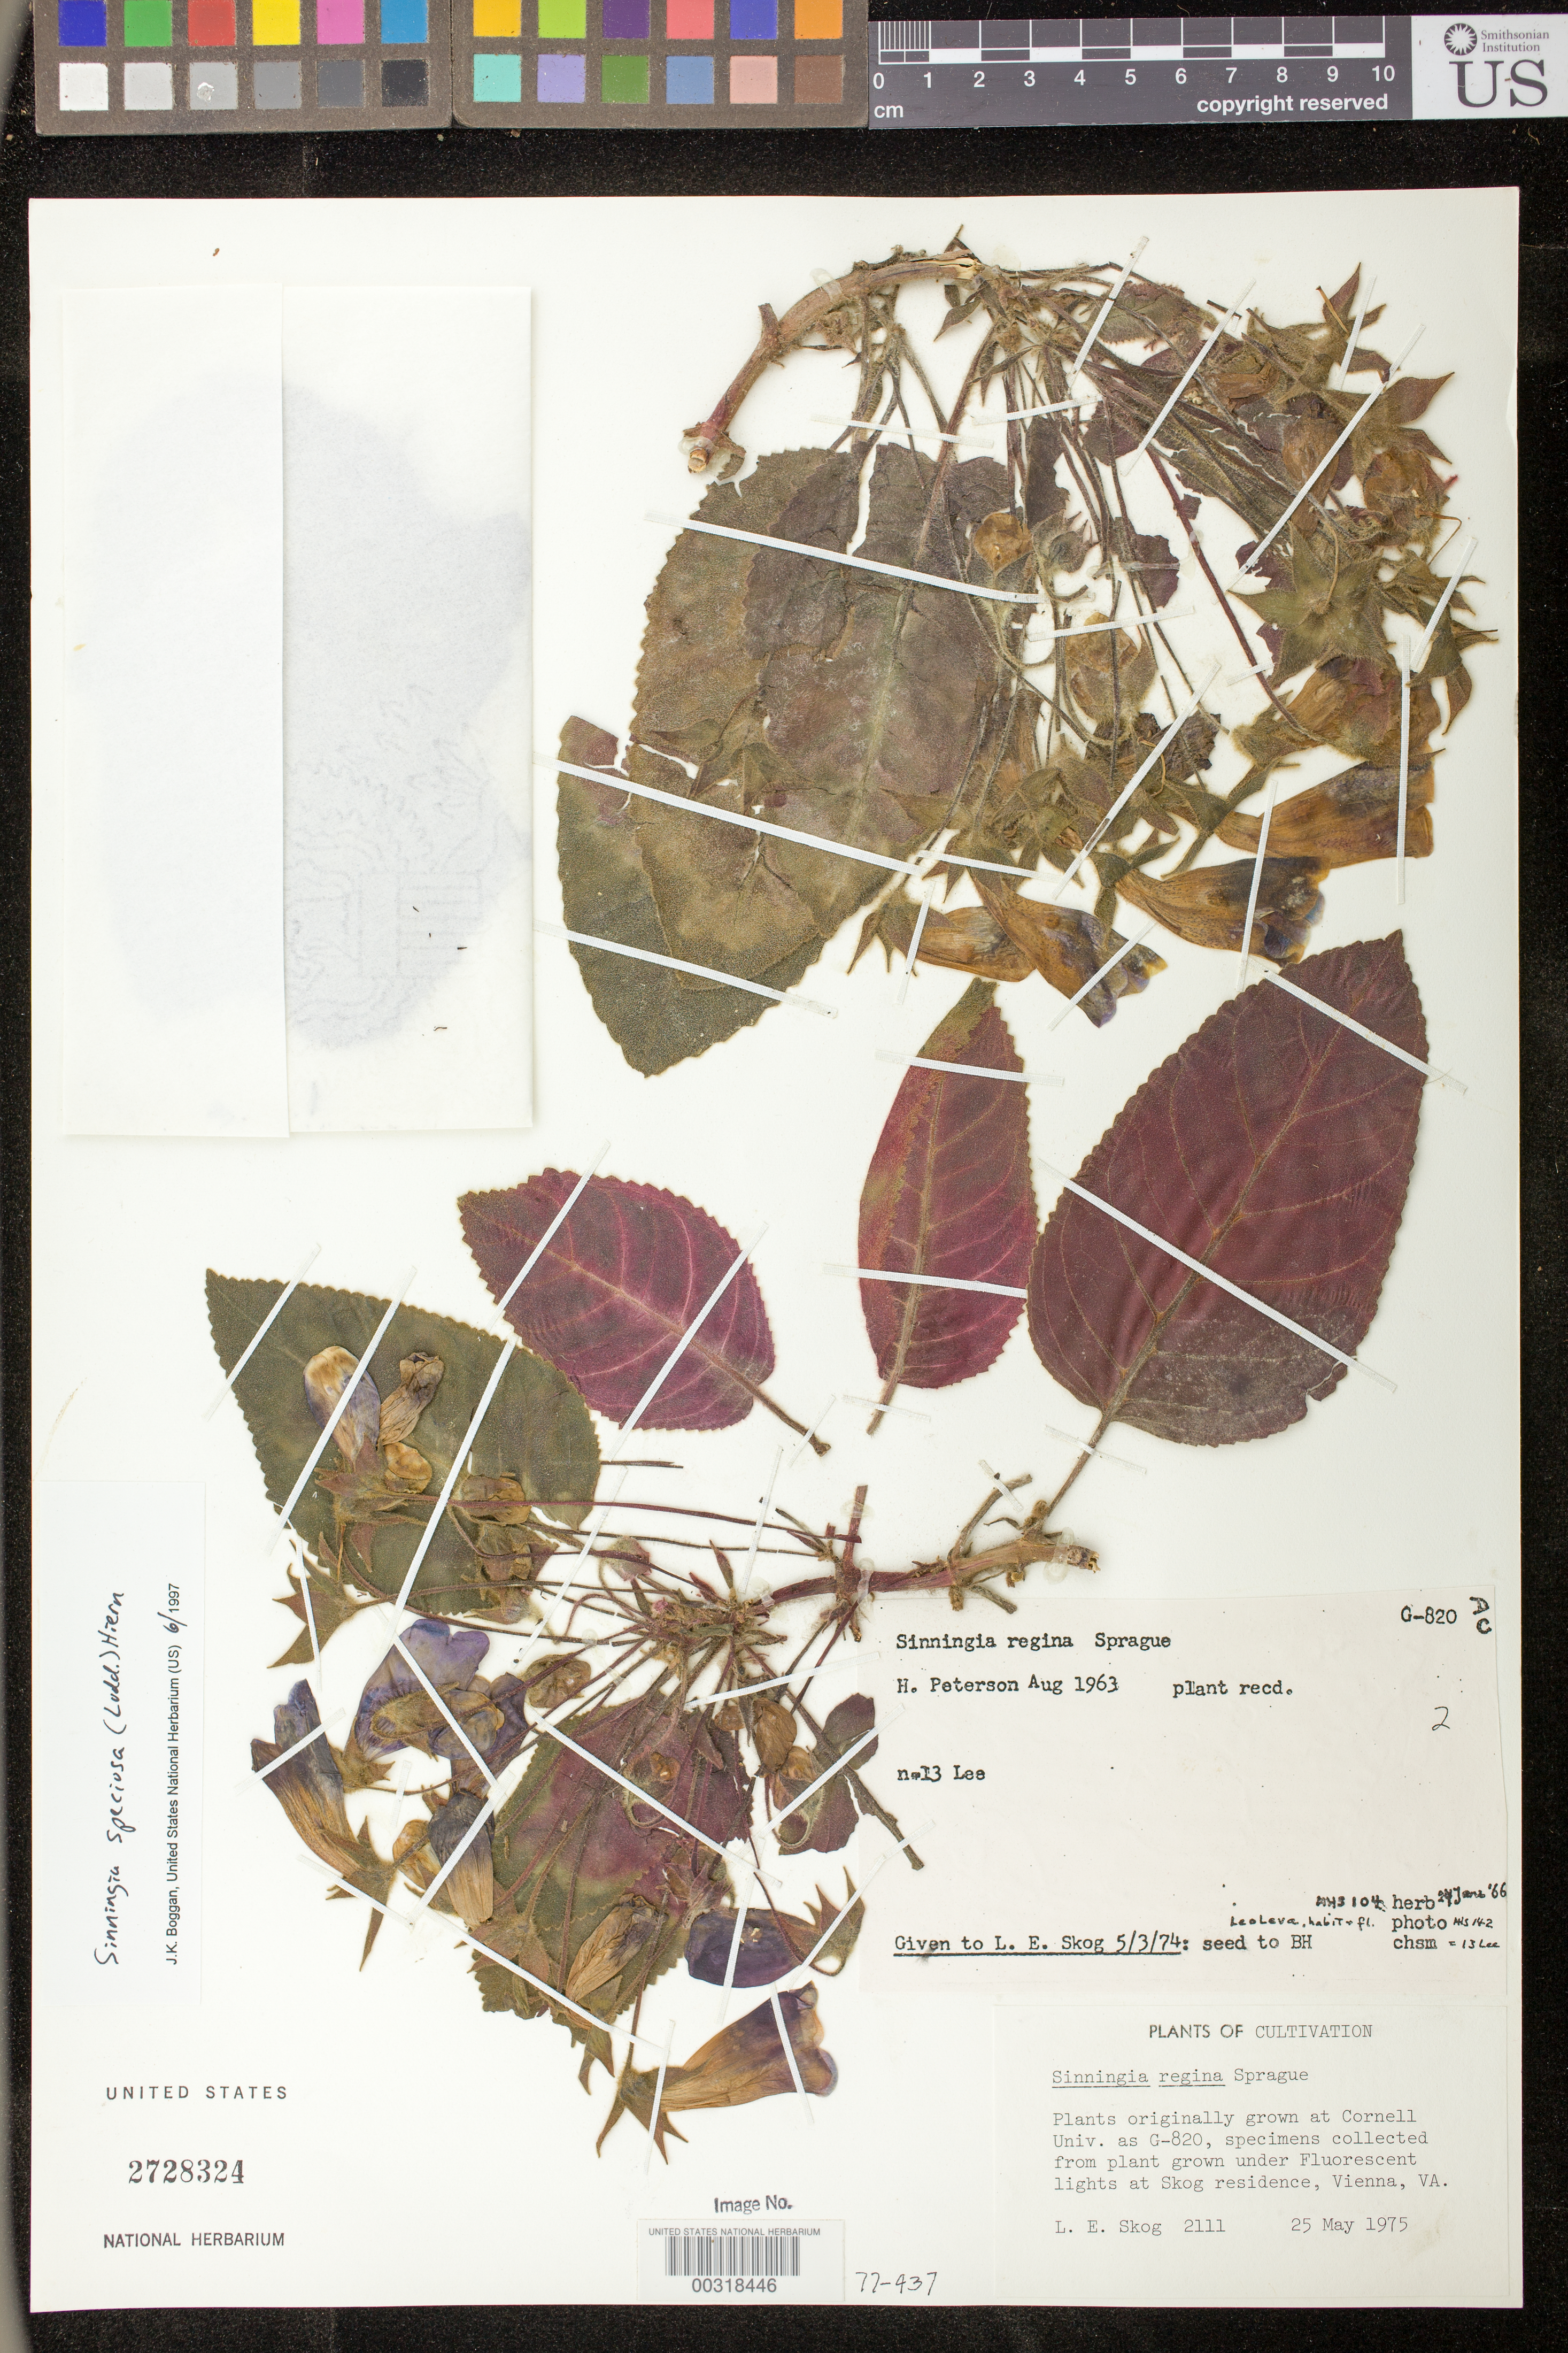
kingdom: Plantae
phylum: Tracheophyta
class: Magnoliopsida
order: Lamiales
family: Gesneriaceae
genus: Sinningia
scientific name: Sinningia speciosa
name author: (Lodd.) Hiern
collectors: L. E. Skog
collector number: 2111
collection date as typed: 25 May 1975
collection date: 1975-05-25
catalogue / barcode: US 2728324